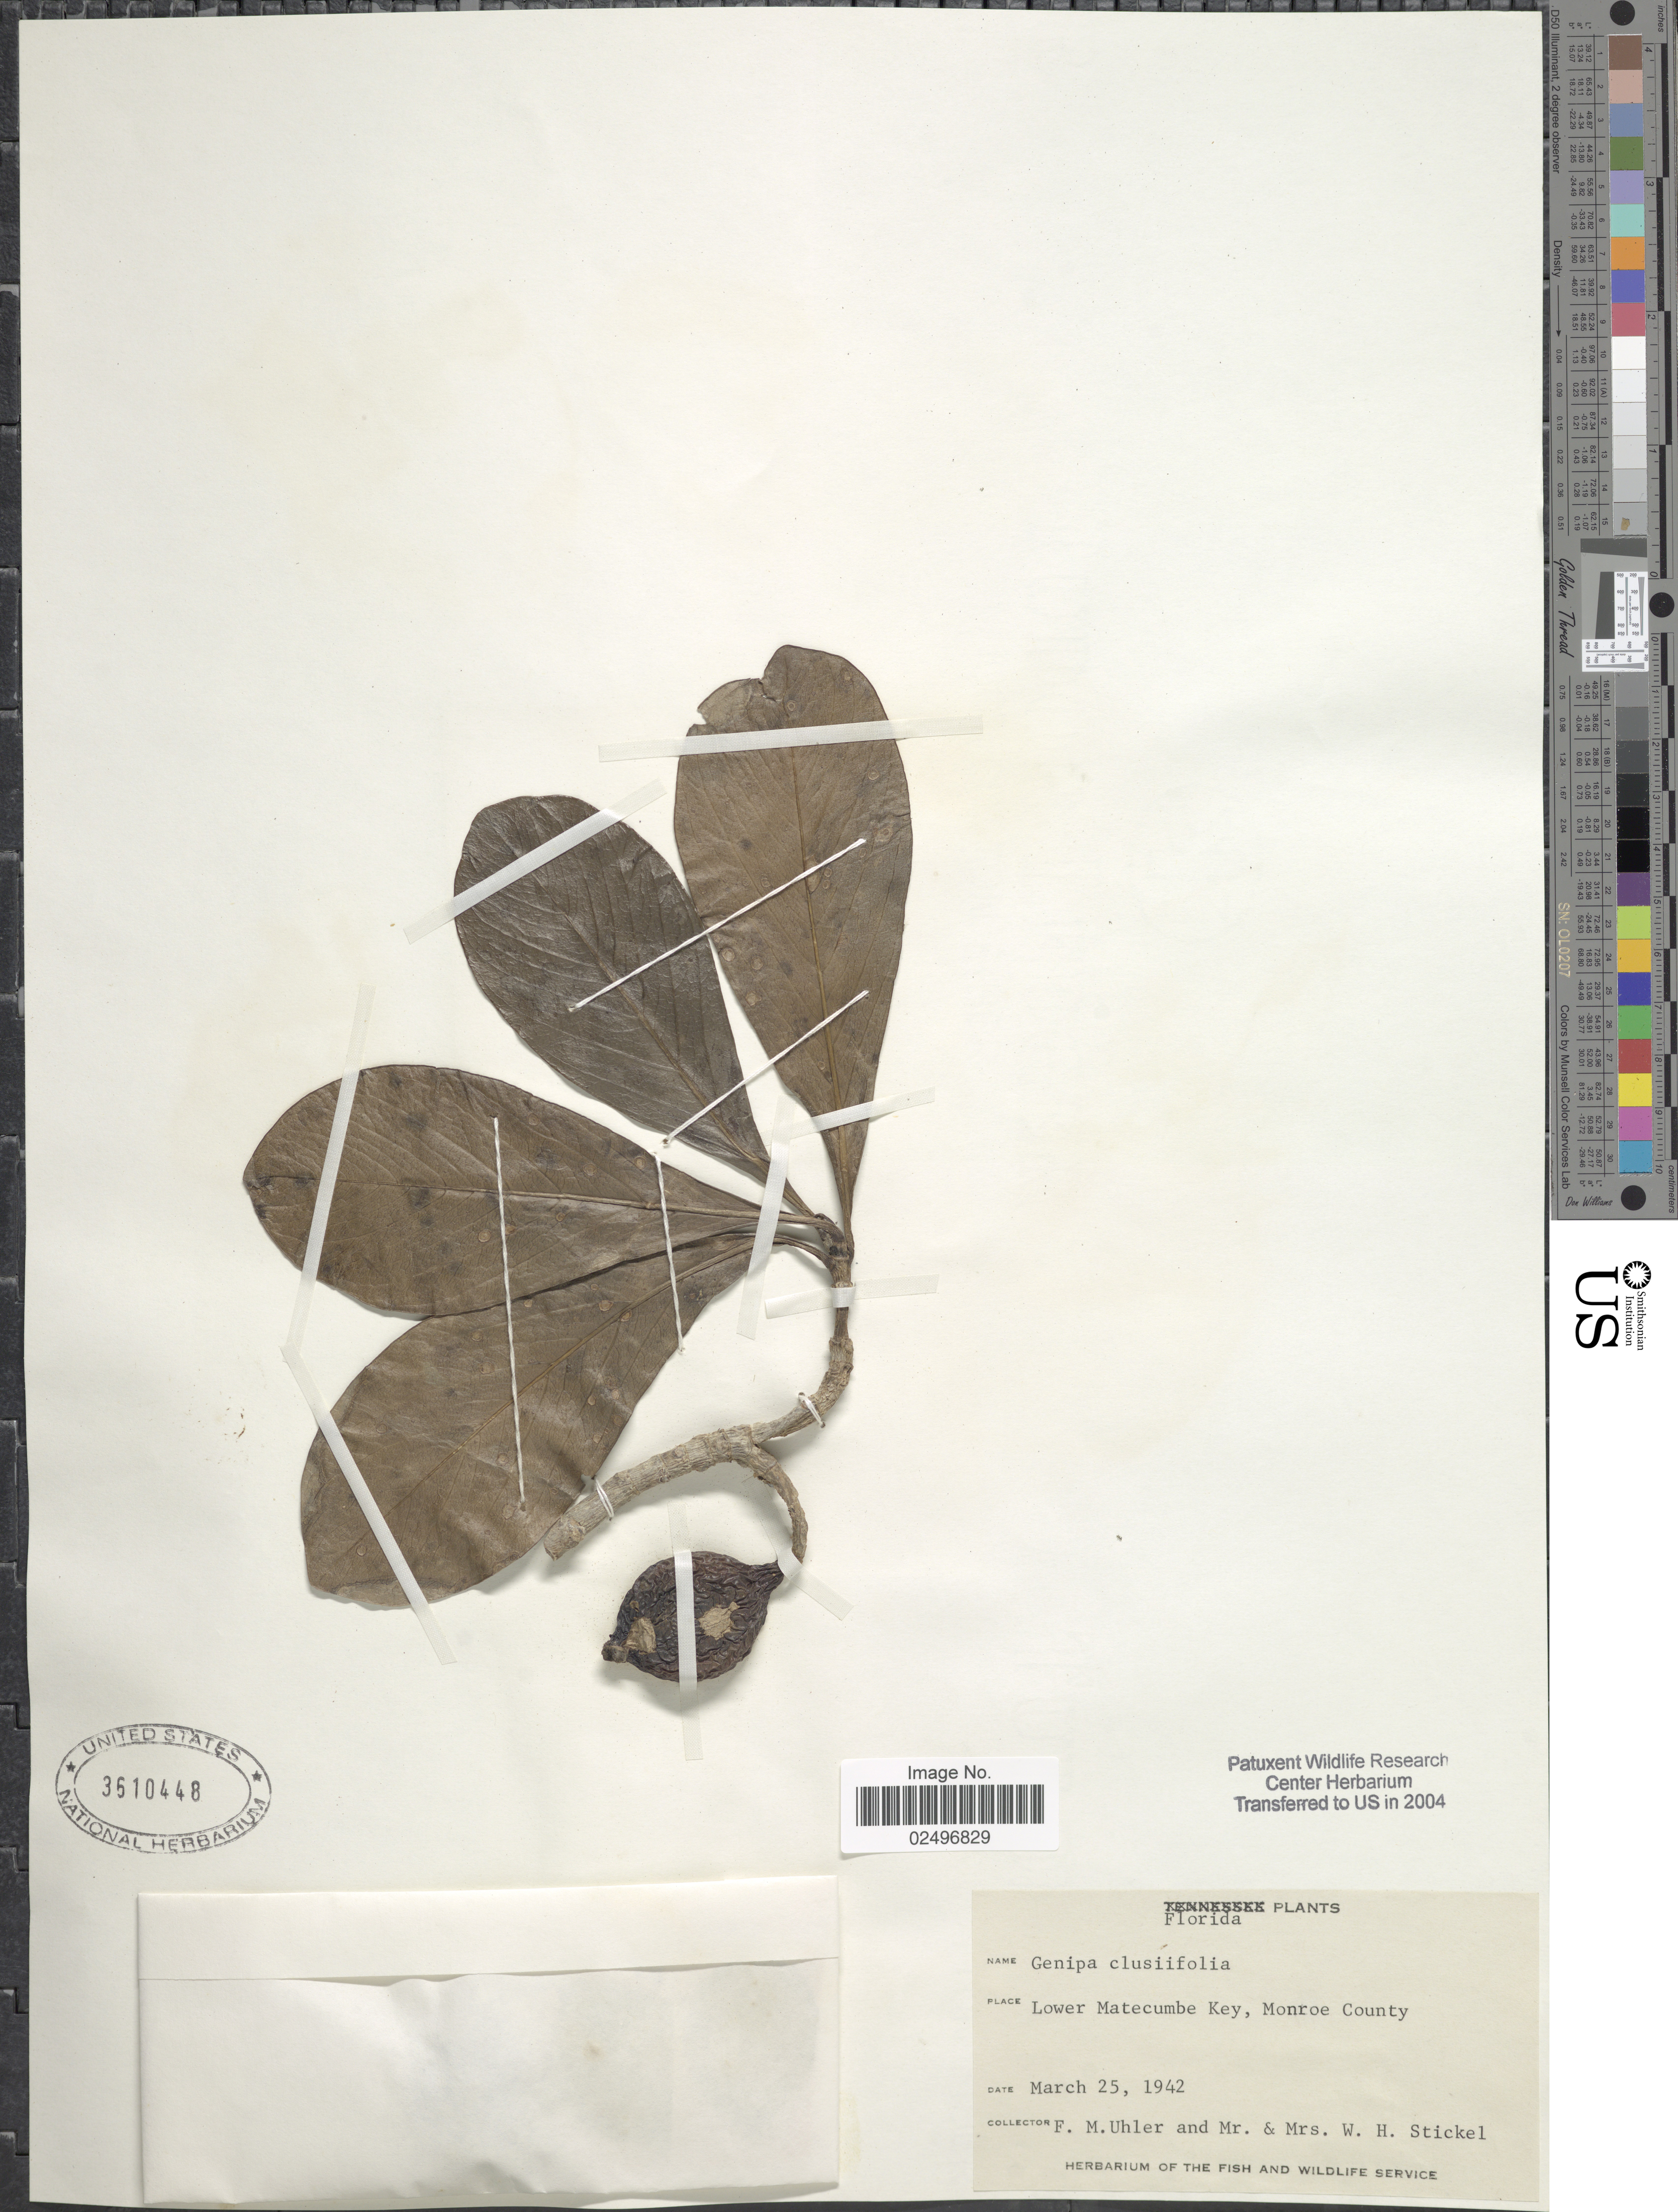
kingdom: Plantae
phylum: Tracheophyta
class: Magnoliopsida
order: Gentianales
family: Rubiaceae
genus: Casasia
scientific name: Casasia clusiifolia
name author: (Jacq.) Urb.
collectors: F. M. Uhler, W. Stickel & W. Stickel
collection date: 1942-03-25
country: United States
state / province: Florida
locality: Lower Matecumbe Key, Monroe County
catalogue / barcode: US 3610448